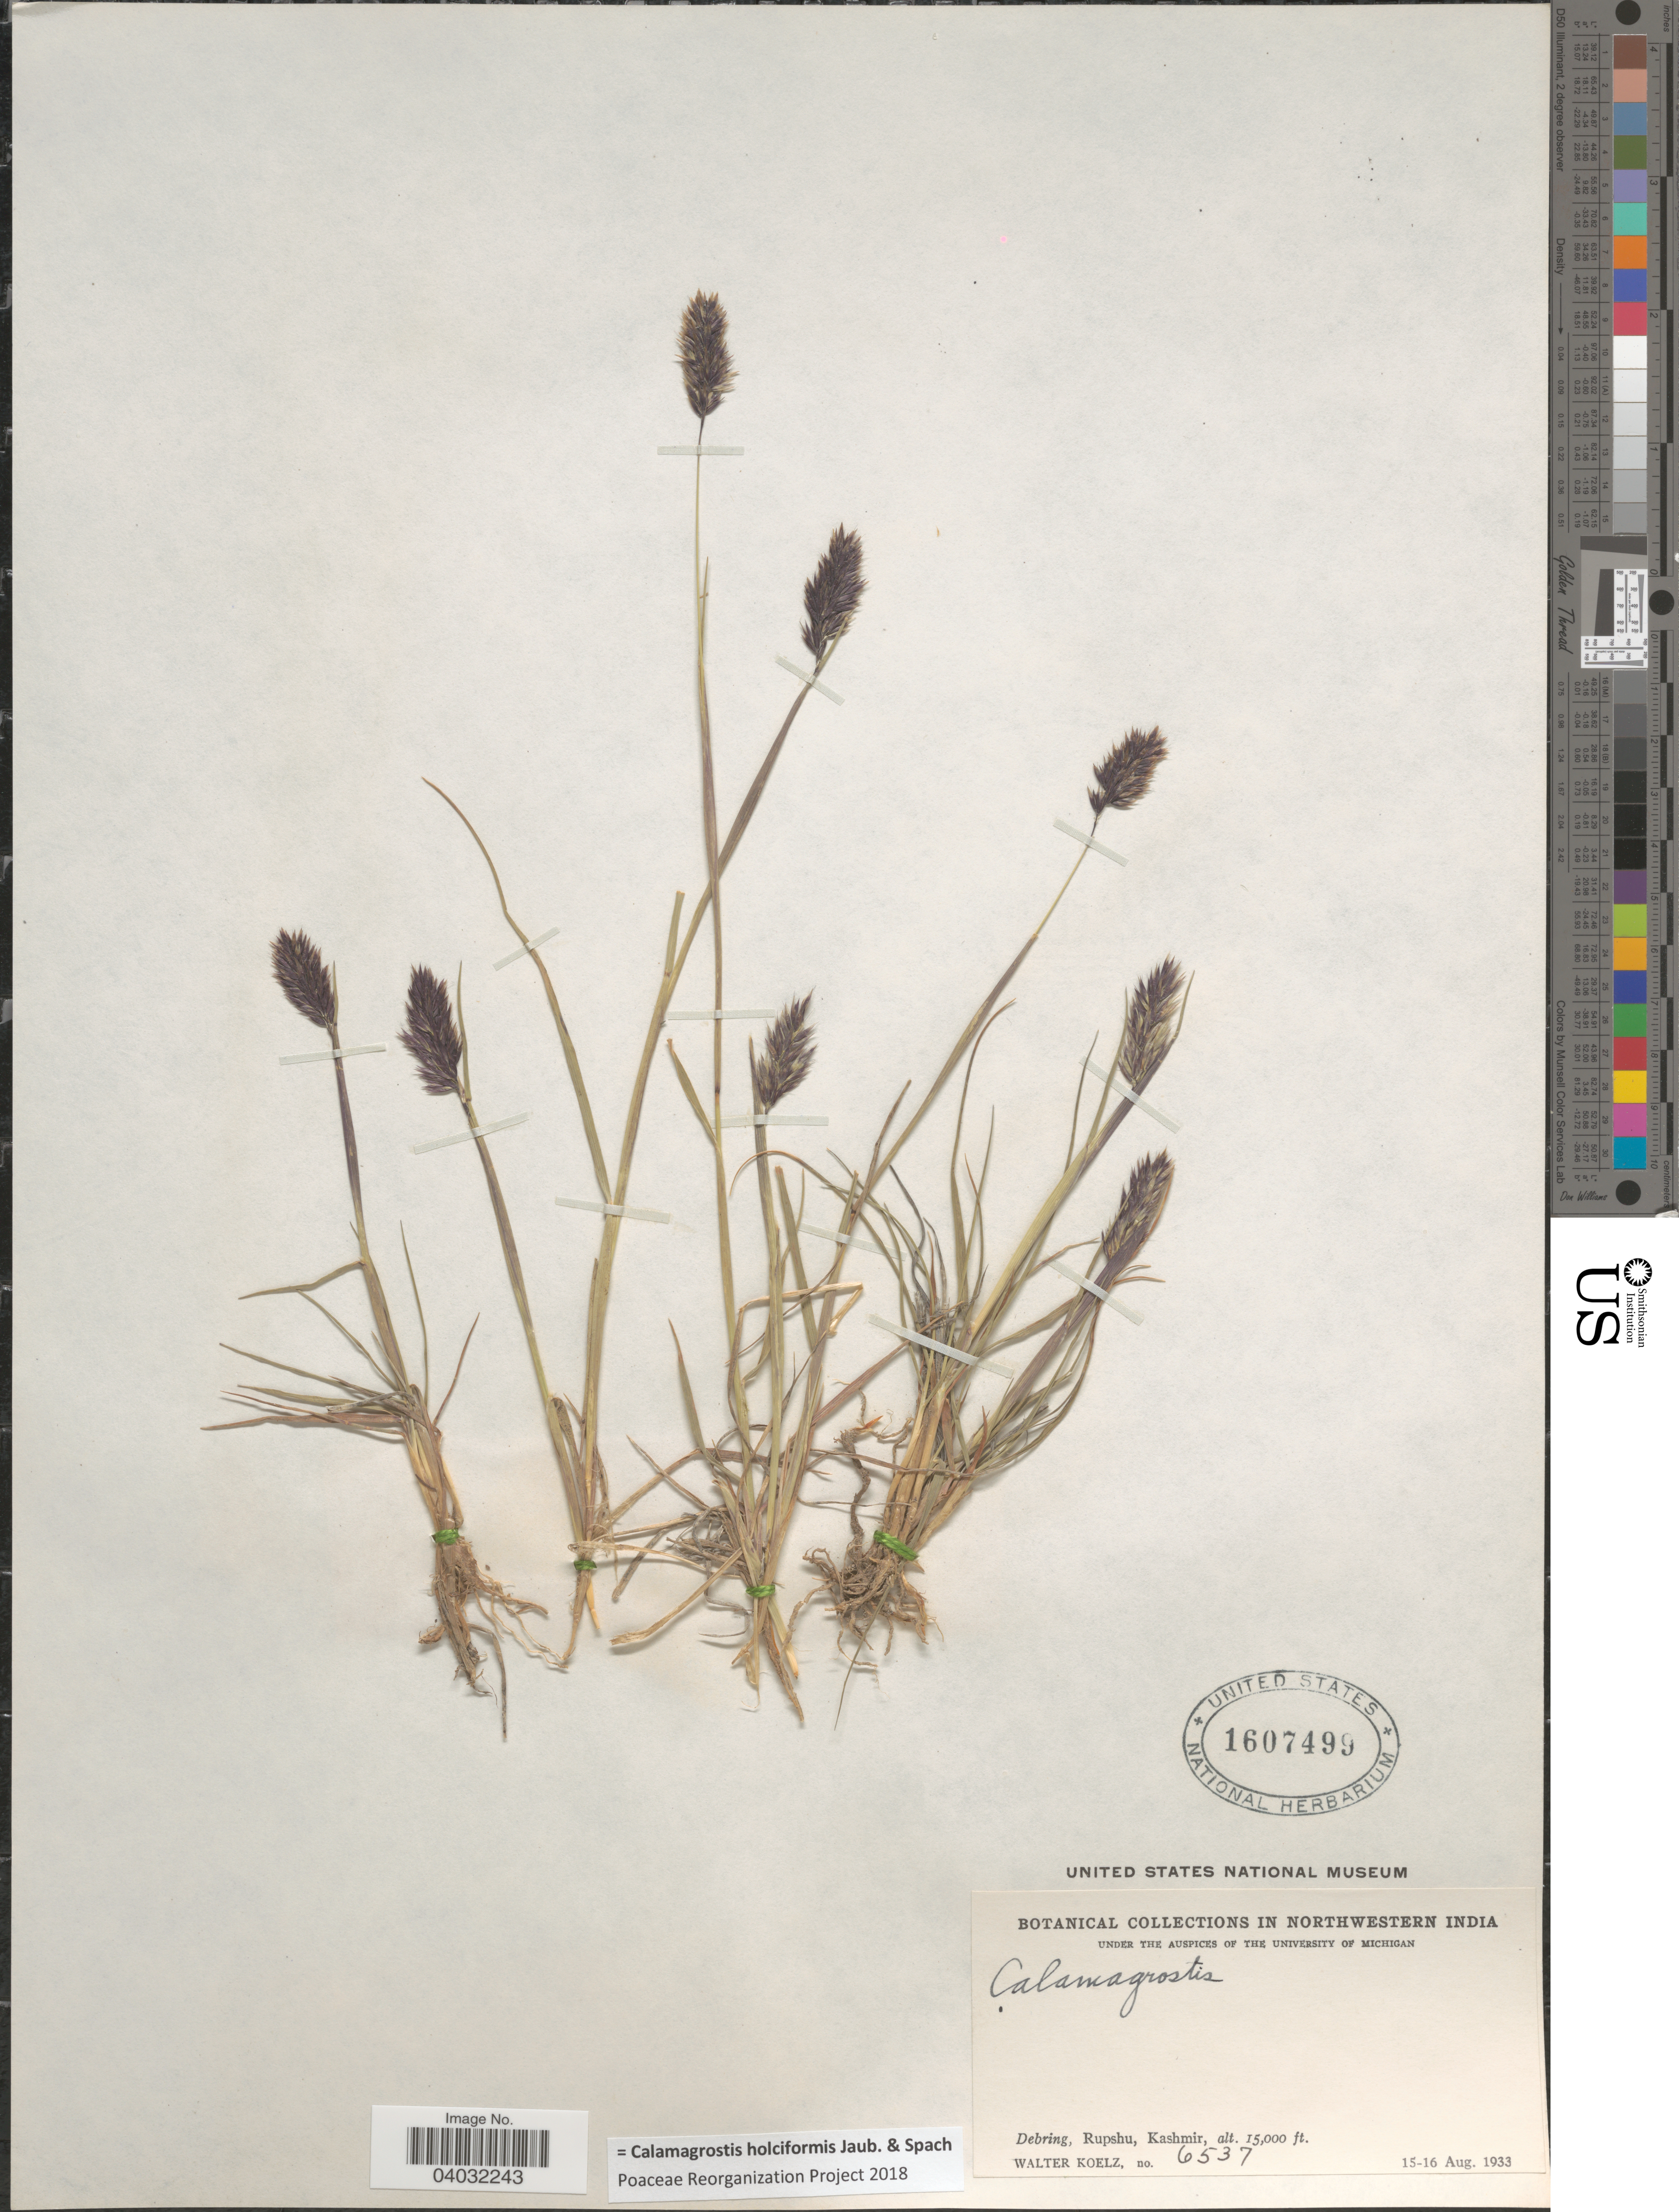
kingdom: Plantae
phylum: Tracheophyta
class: Liliopsida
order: Poales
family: Poaceae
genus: Calamagrostis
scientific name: Calamagrostis holciformis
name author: Jaub. & Spach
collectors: W. N. Koelz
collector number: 6537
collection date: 1933-08-15/1933-08-16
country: India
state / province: Jammu and Kashmir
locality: Northwestern India. Debring, Rupshu, Kasmir.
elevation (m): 4572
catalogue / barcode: US 1607499